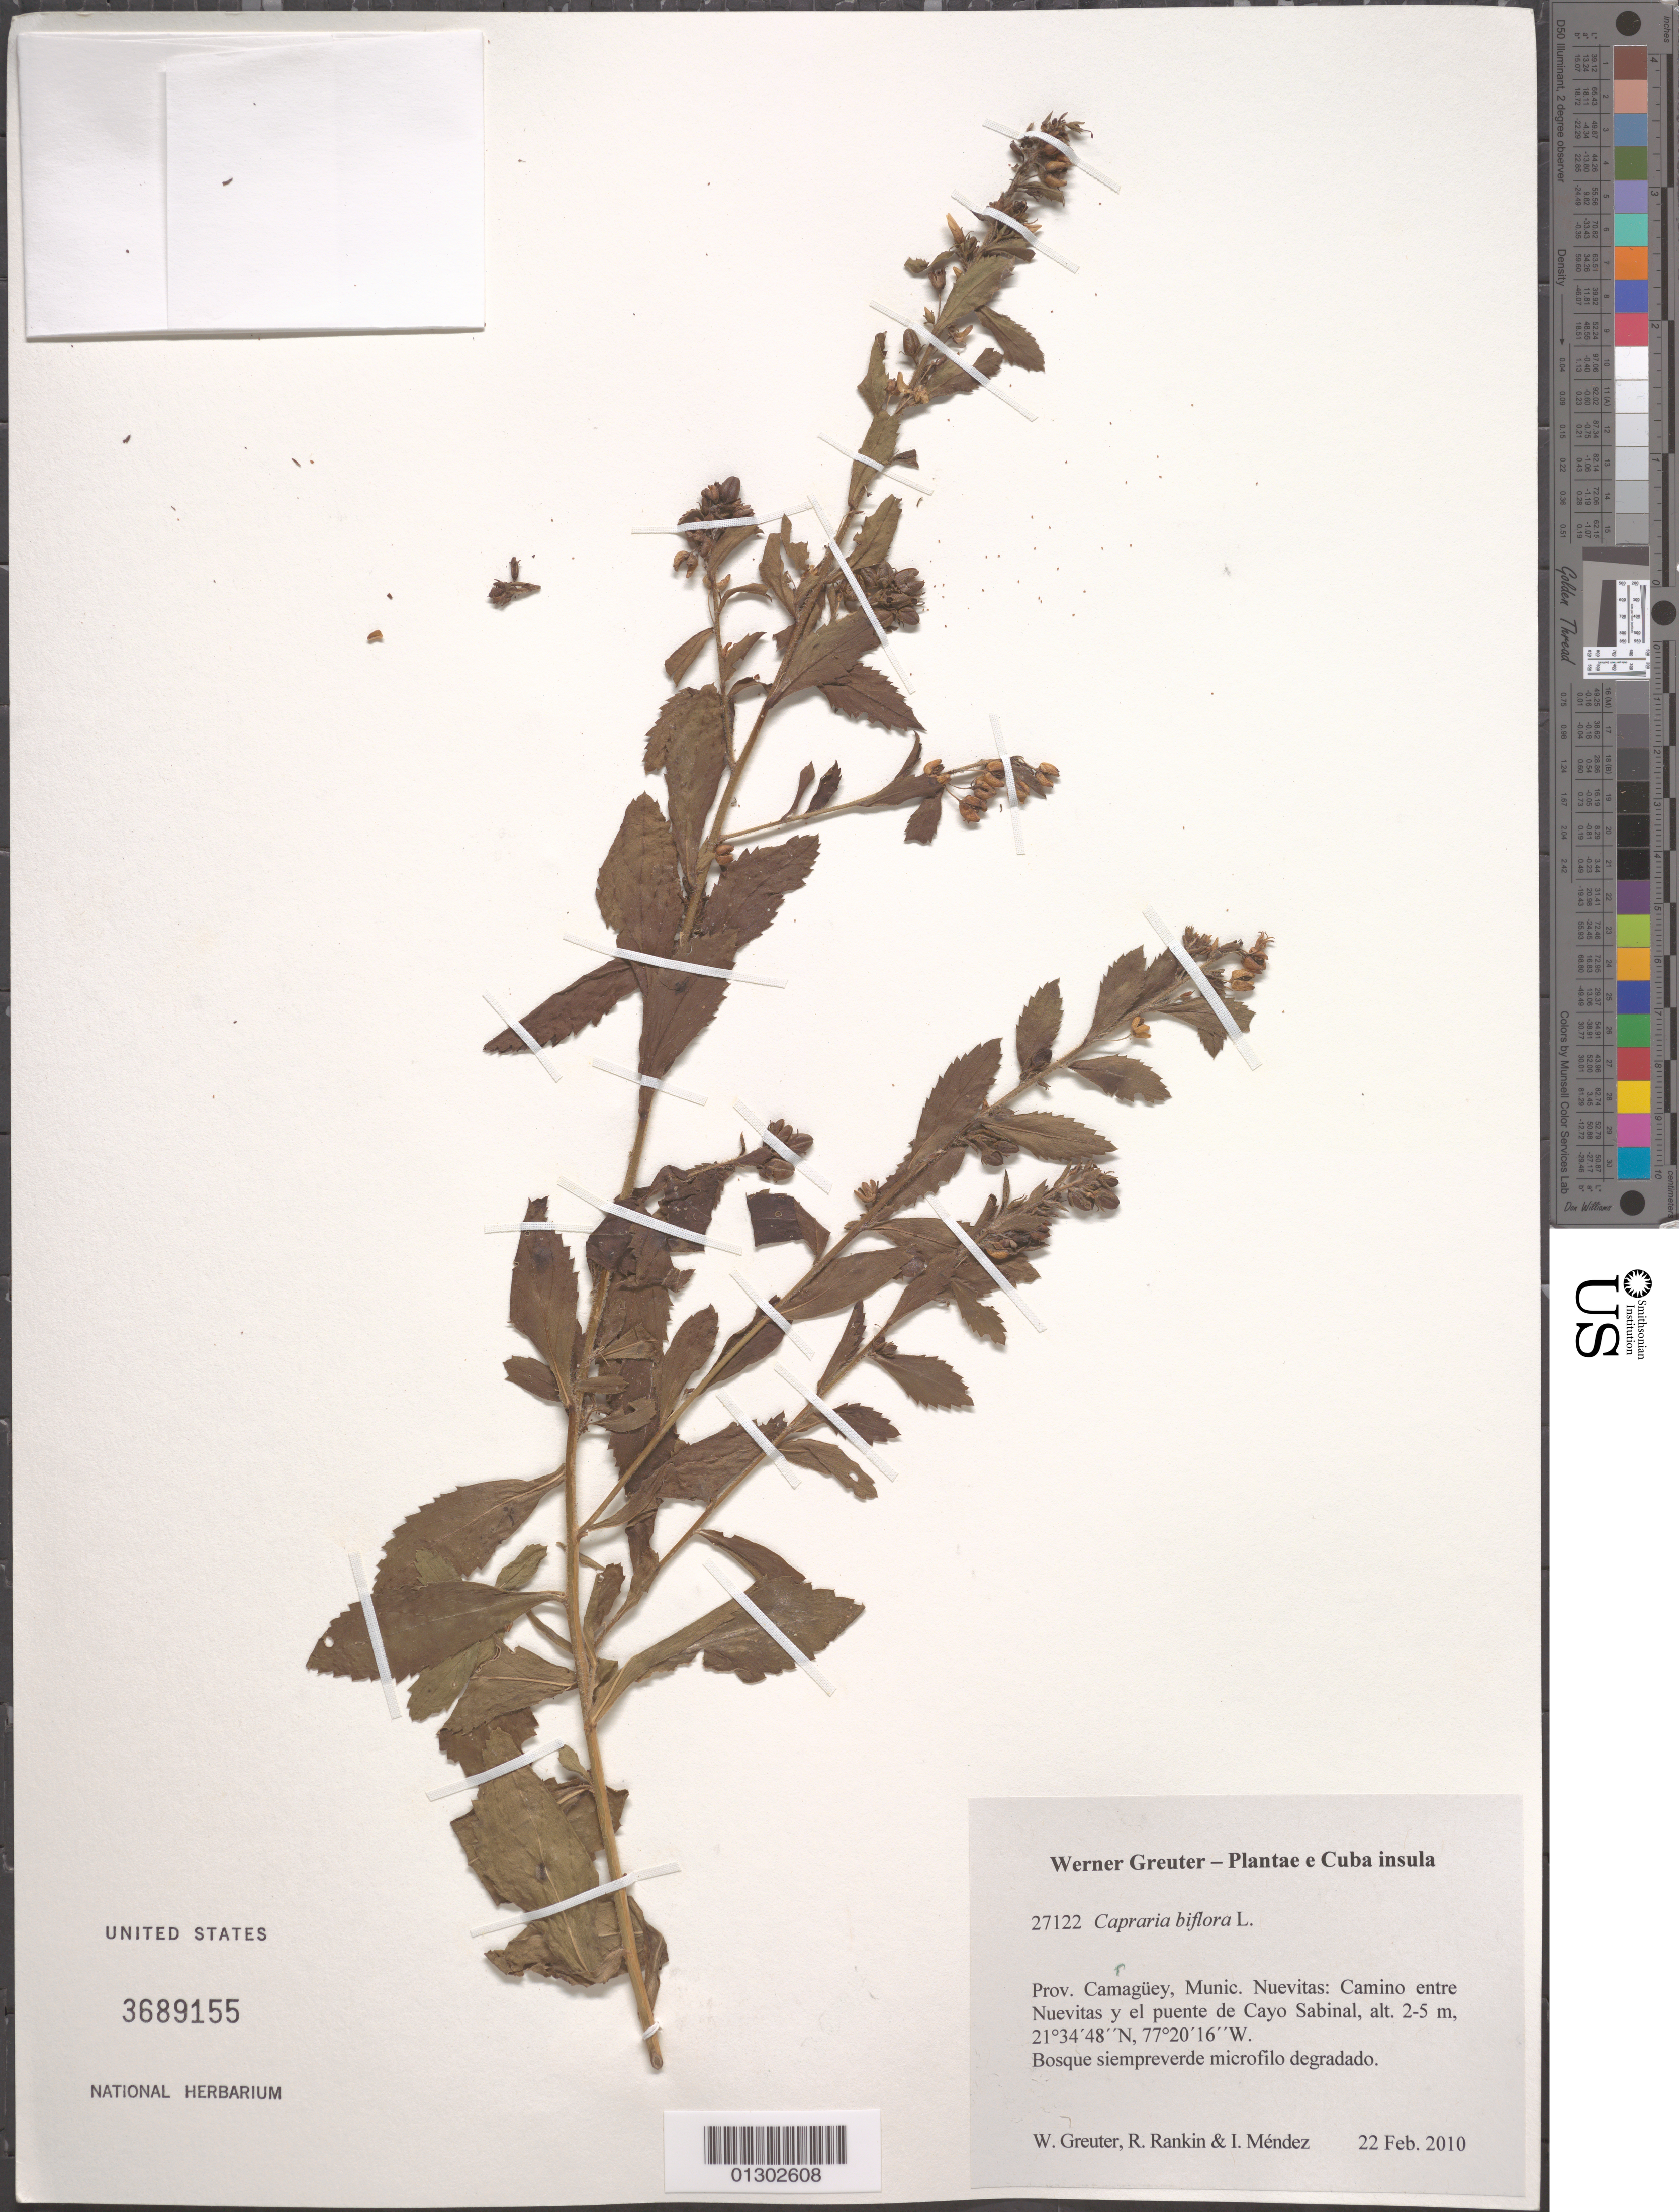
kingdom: Plantae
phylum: Tracheophyta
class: Magnoliopsida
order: Lamiales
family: Scrophulariaceae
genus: Capraria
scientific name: Capraria biflora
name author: L.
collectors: W. R. Greuter, R. Rankin Rodriguez & I. Méndez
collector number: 27122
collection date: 2010-02-22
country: Cuba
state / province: Camagüey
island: Cuba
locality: Munic. Nuevitas: Camino entre Nuevitas y el puente de Cayo Sabinal.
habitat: Bosque siempreverde microfilo degradado.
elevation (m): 2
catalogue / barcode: US 3689155